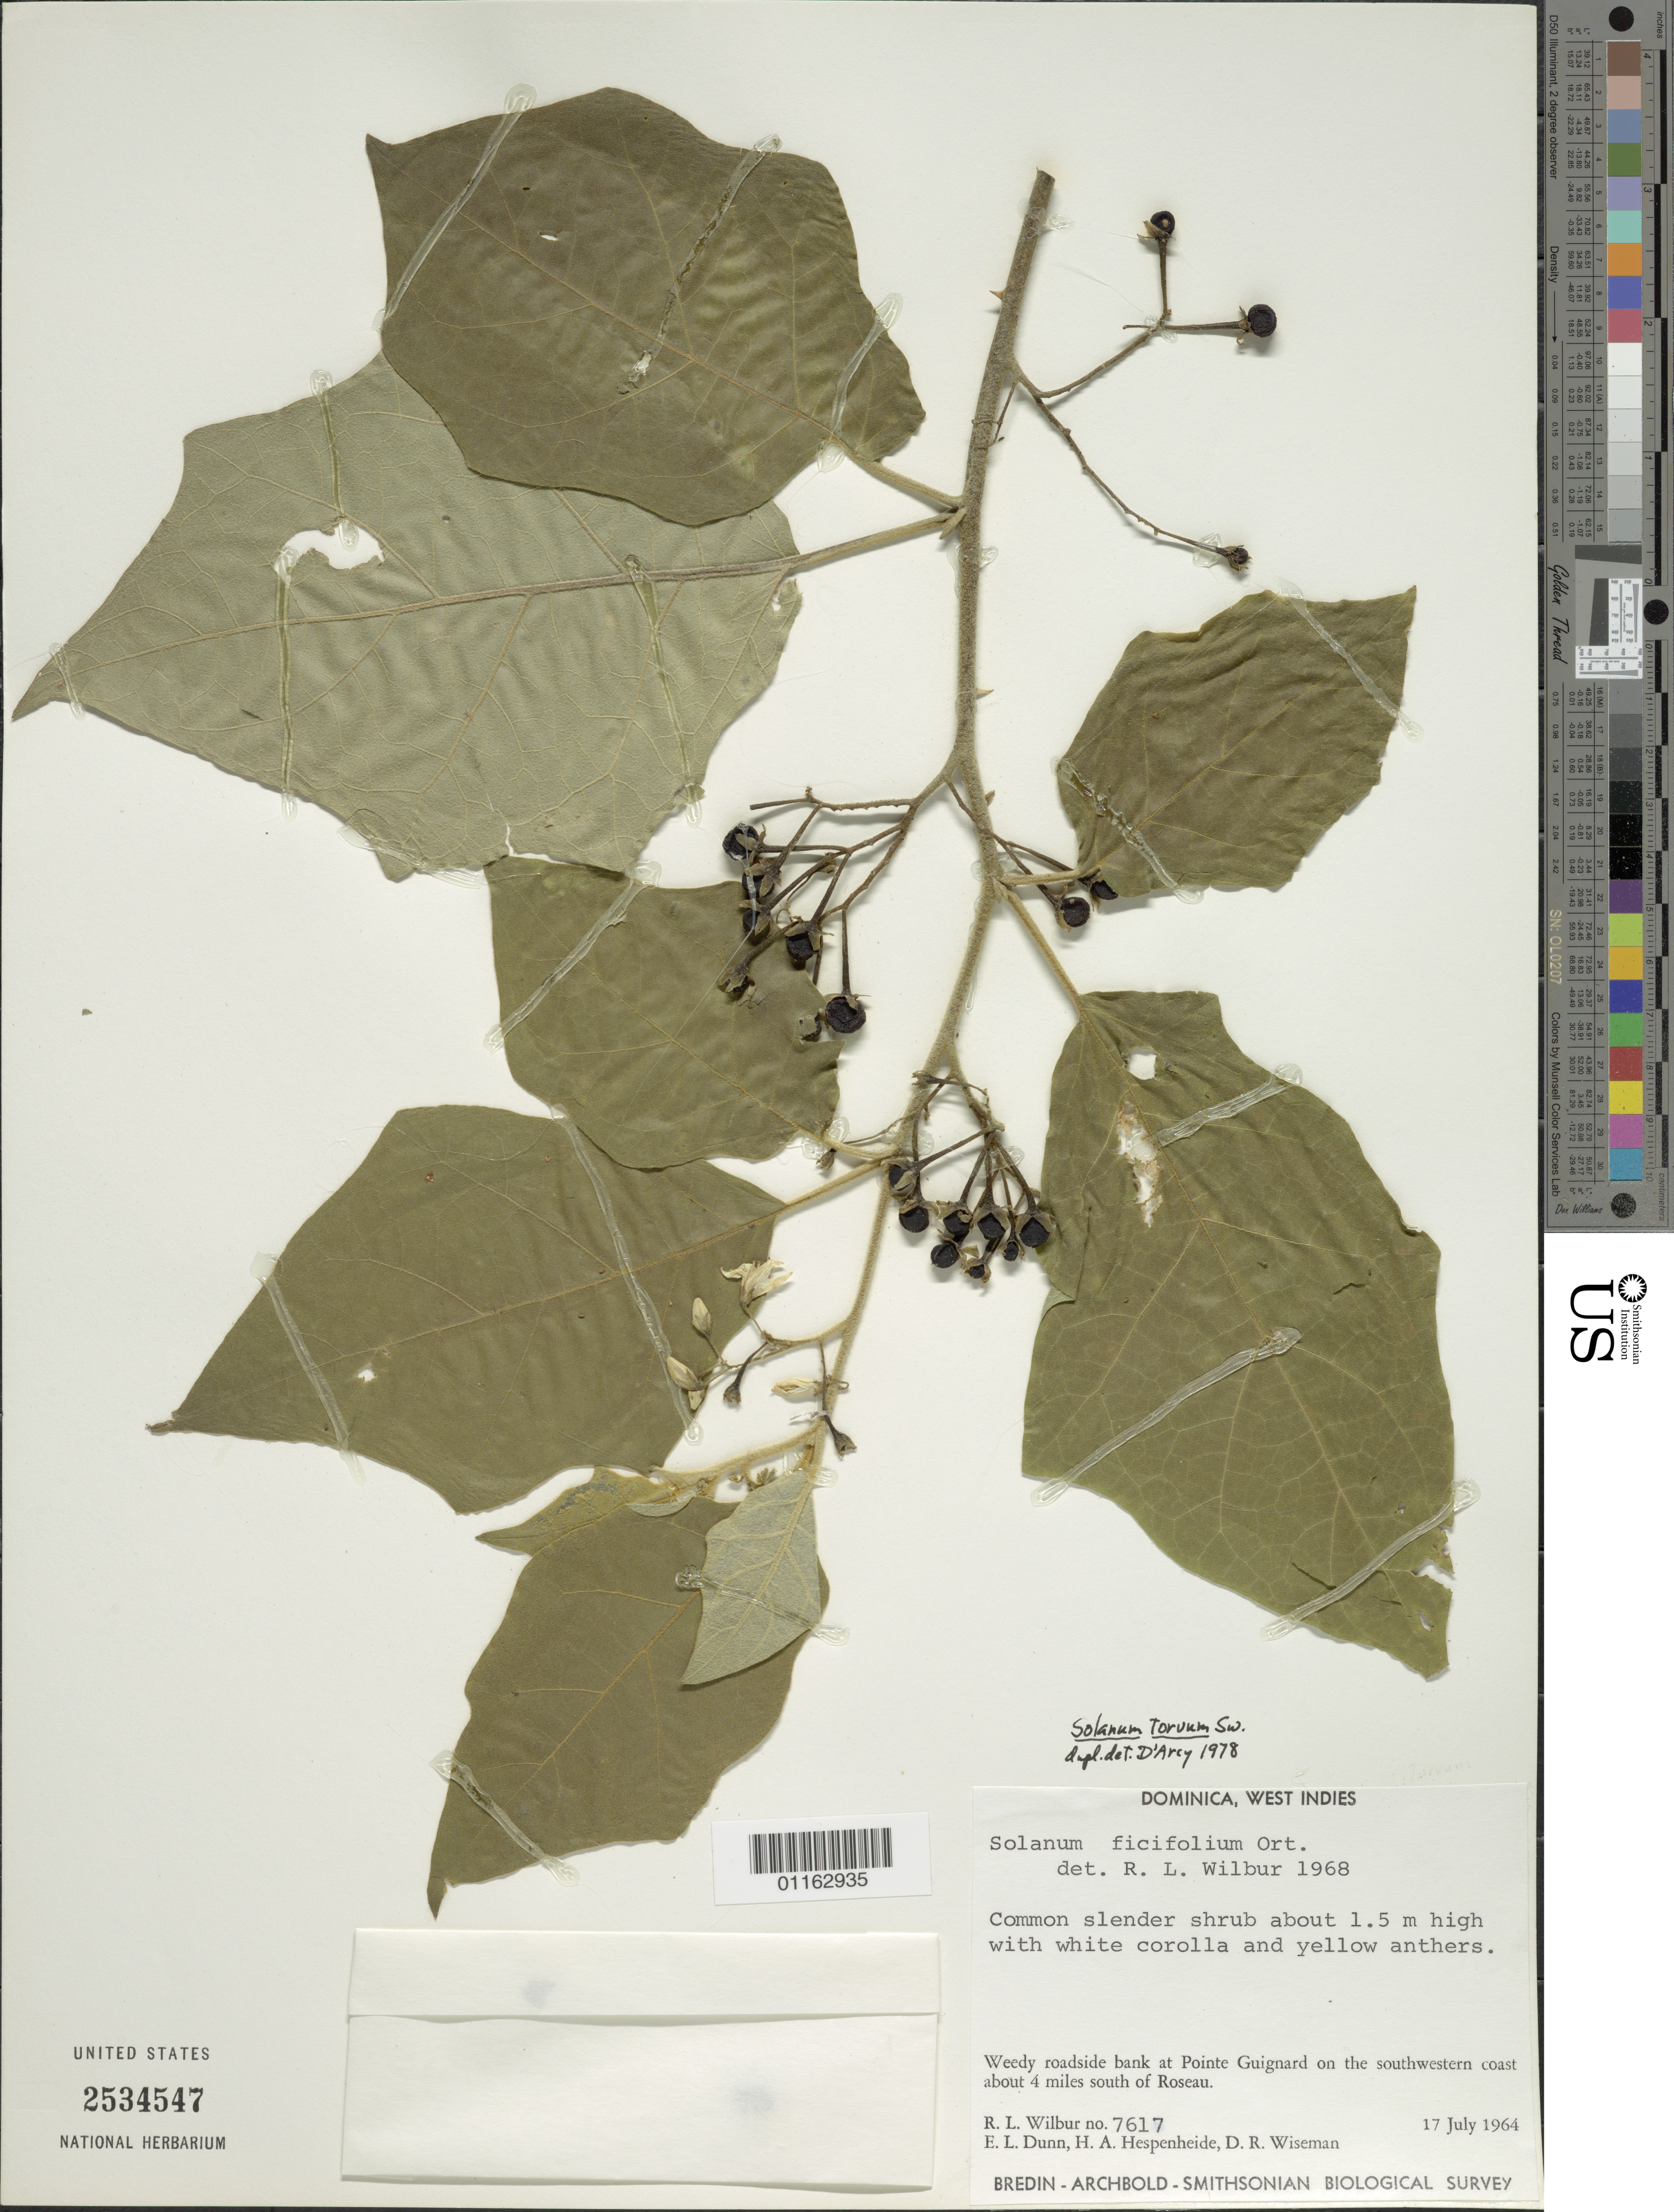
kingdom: Plantae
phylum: Tracheophyta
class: Magnoliopsida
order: Solanales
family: Solanaceae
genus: Solanum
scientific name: Solanum torvum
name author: Sw.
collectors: R. L. Wilbur, E. Dunn, H. A. Hespenheide & D. R. Wiseman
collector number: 7617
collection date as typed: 17 Jul 1964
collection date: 1964-07-17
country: Dominica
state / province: St. Luke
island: Dominica I.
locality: Weedy roadside bank at Pointe Guignard on the SW coast about 4 mi. S of Roseau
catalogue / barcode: US 2534547